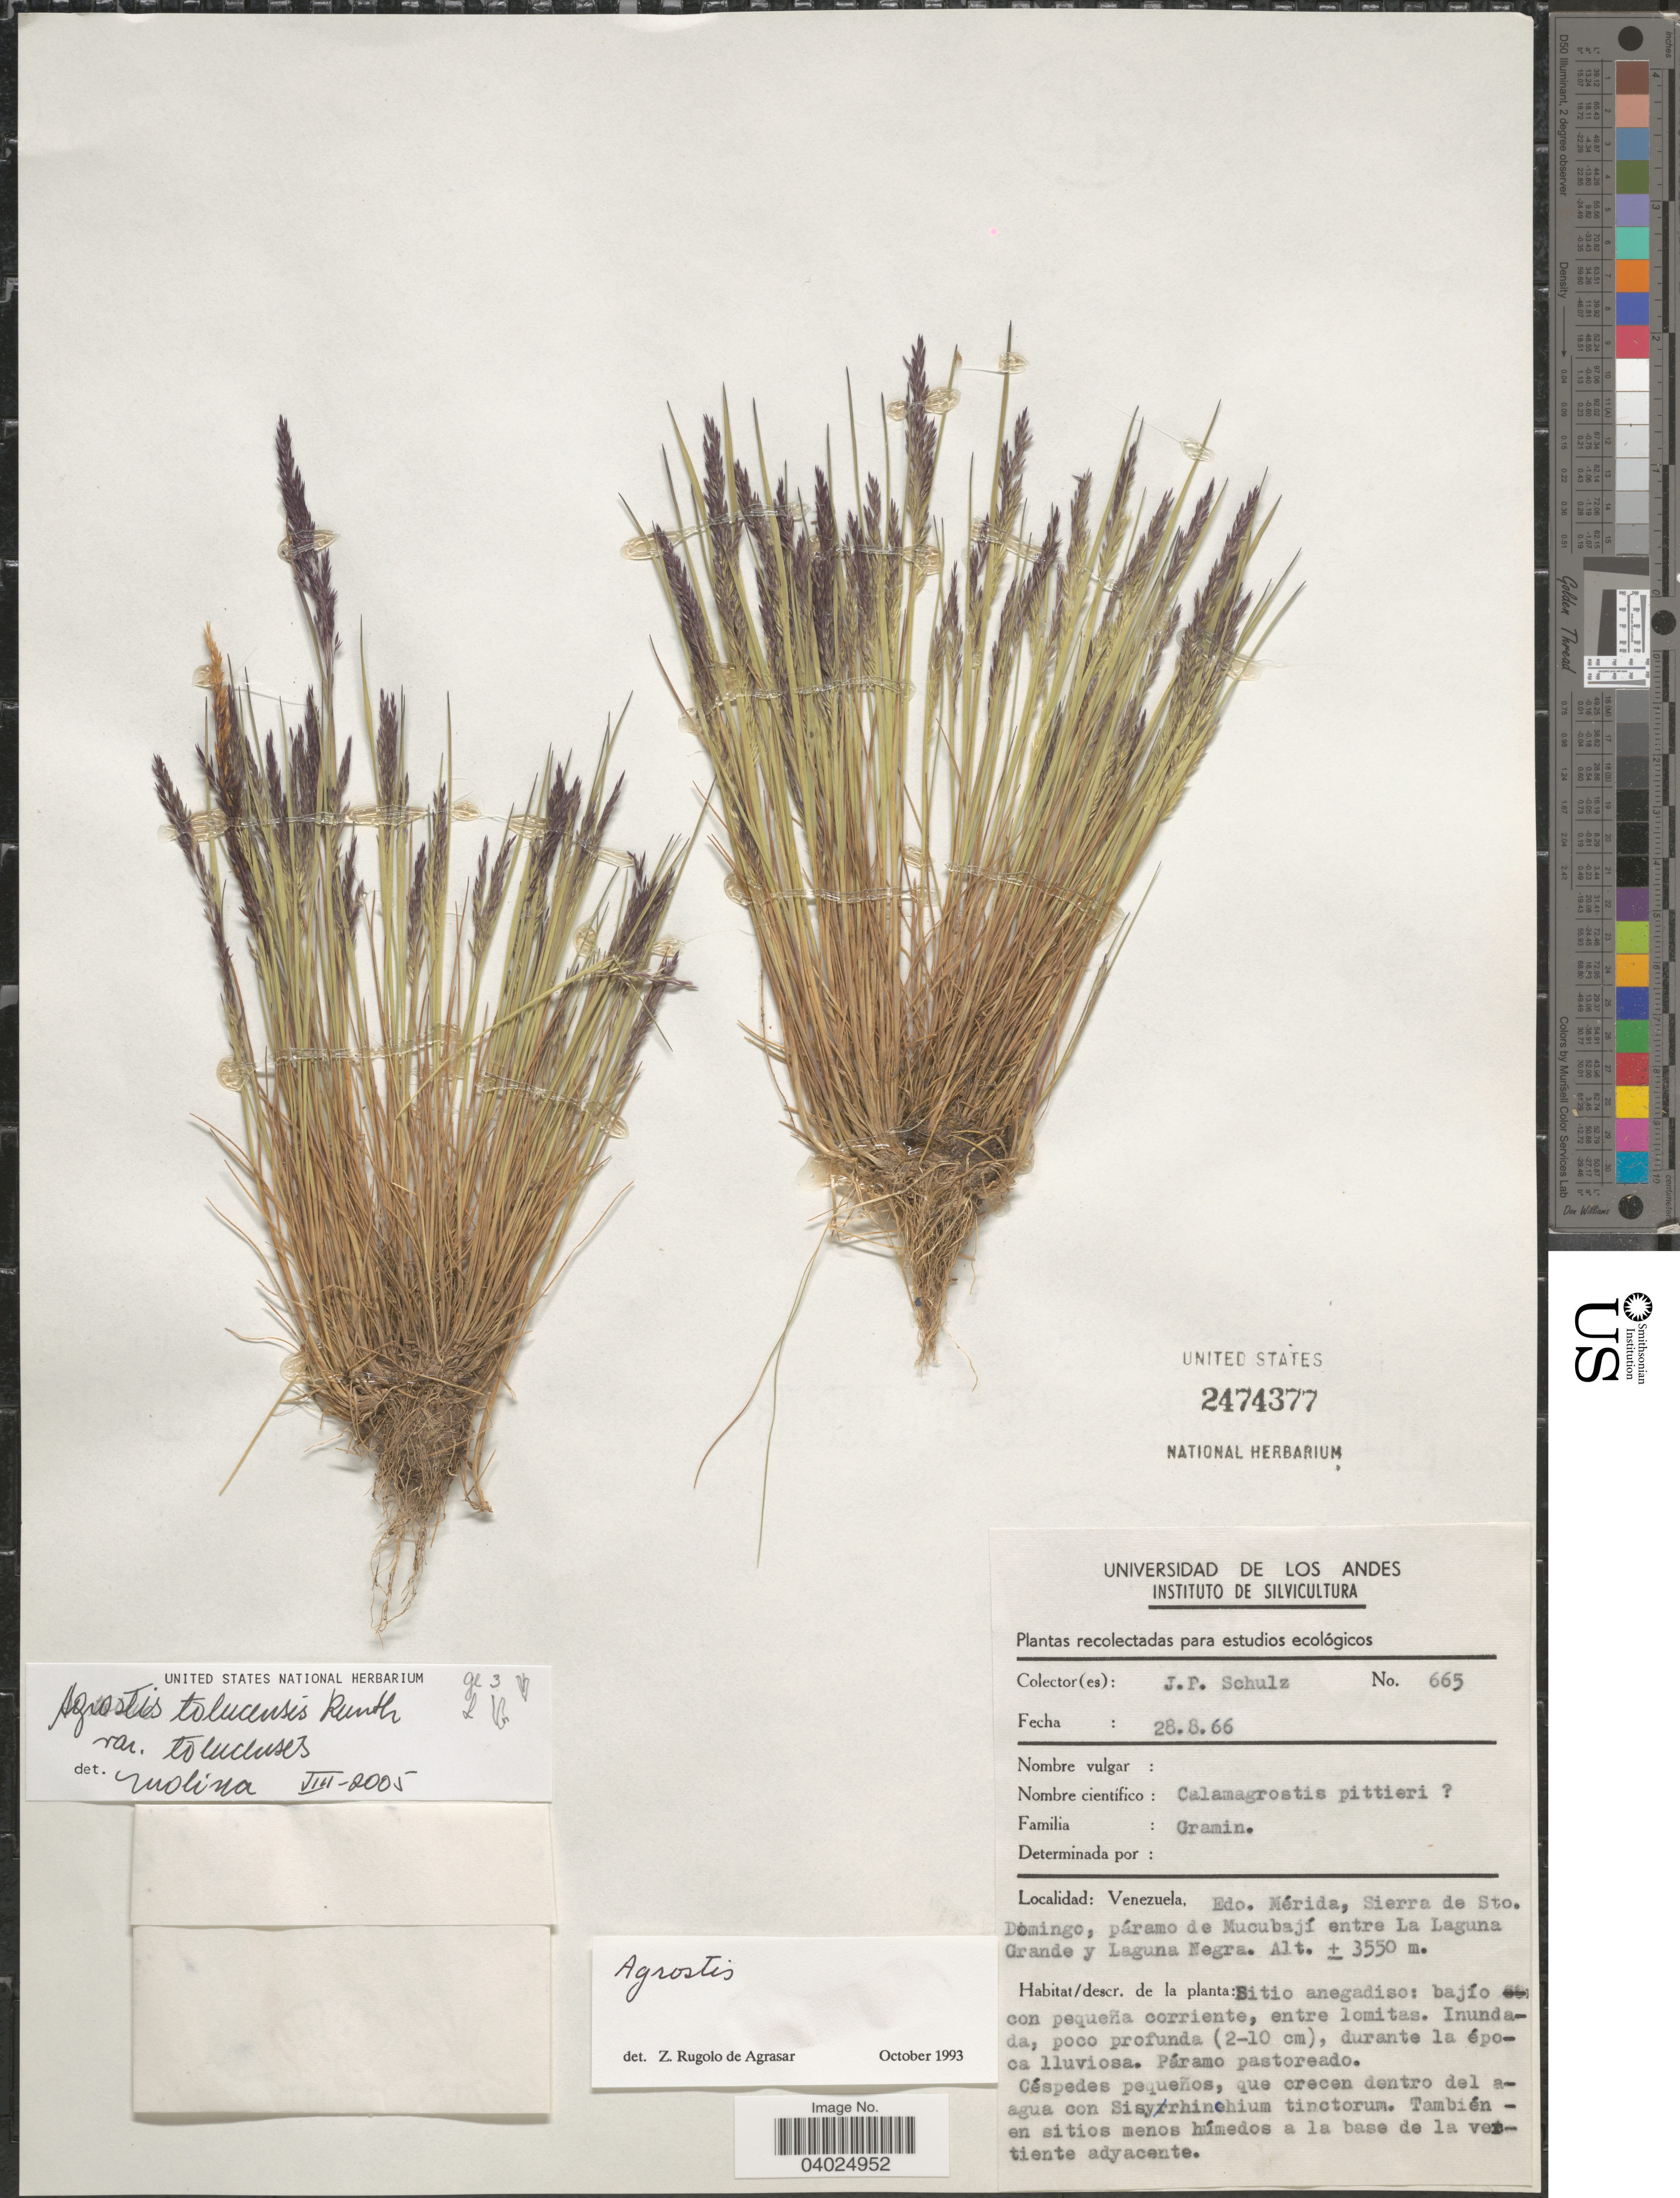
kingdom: Plantae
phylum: Tracheophyta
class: Liliopsida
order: Poales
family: Poaceae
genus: Agrostis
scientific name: Agrostis tolucensis Kunth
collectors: J. P. Schulz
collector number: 665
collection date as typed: Transcribed d/m/y: 28/8/66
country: Venezuela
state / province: Merida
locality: Sierra de Sto. Domingo, páramo de Mucubají entre La Laguna Grande y Laguna Negra.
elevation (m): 3550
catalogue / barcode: US 2474377